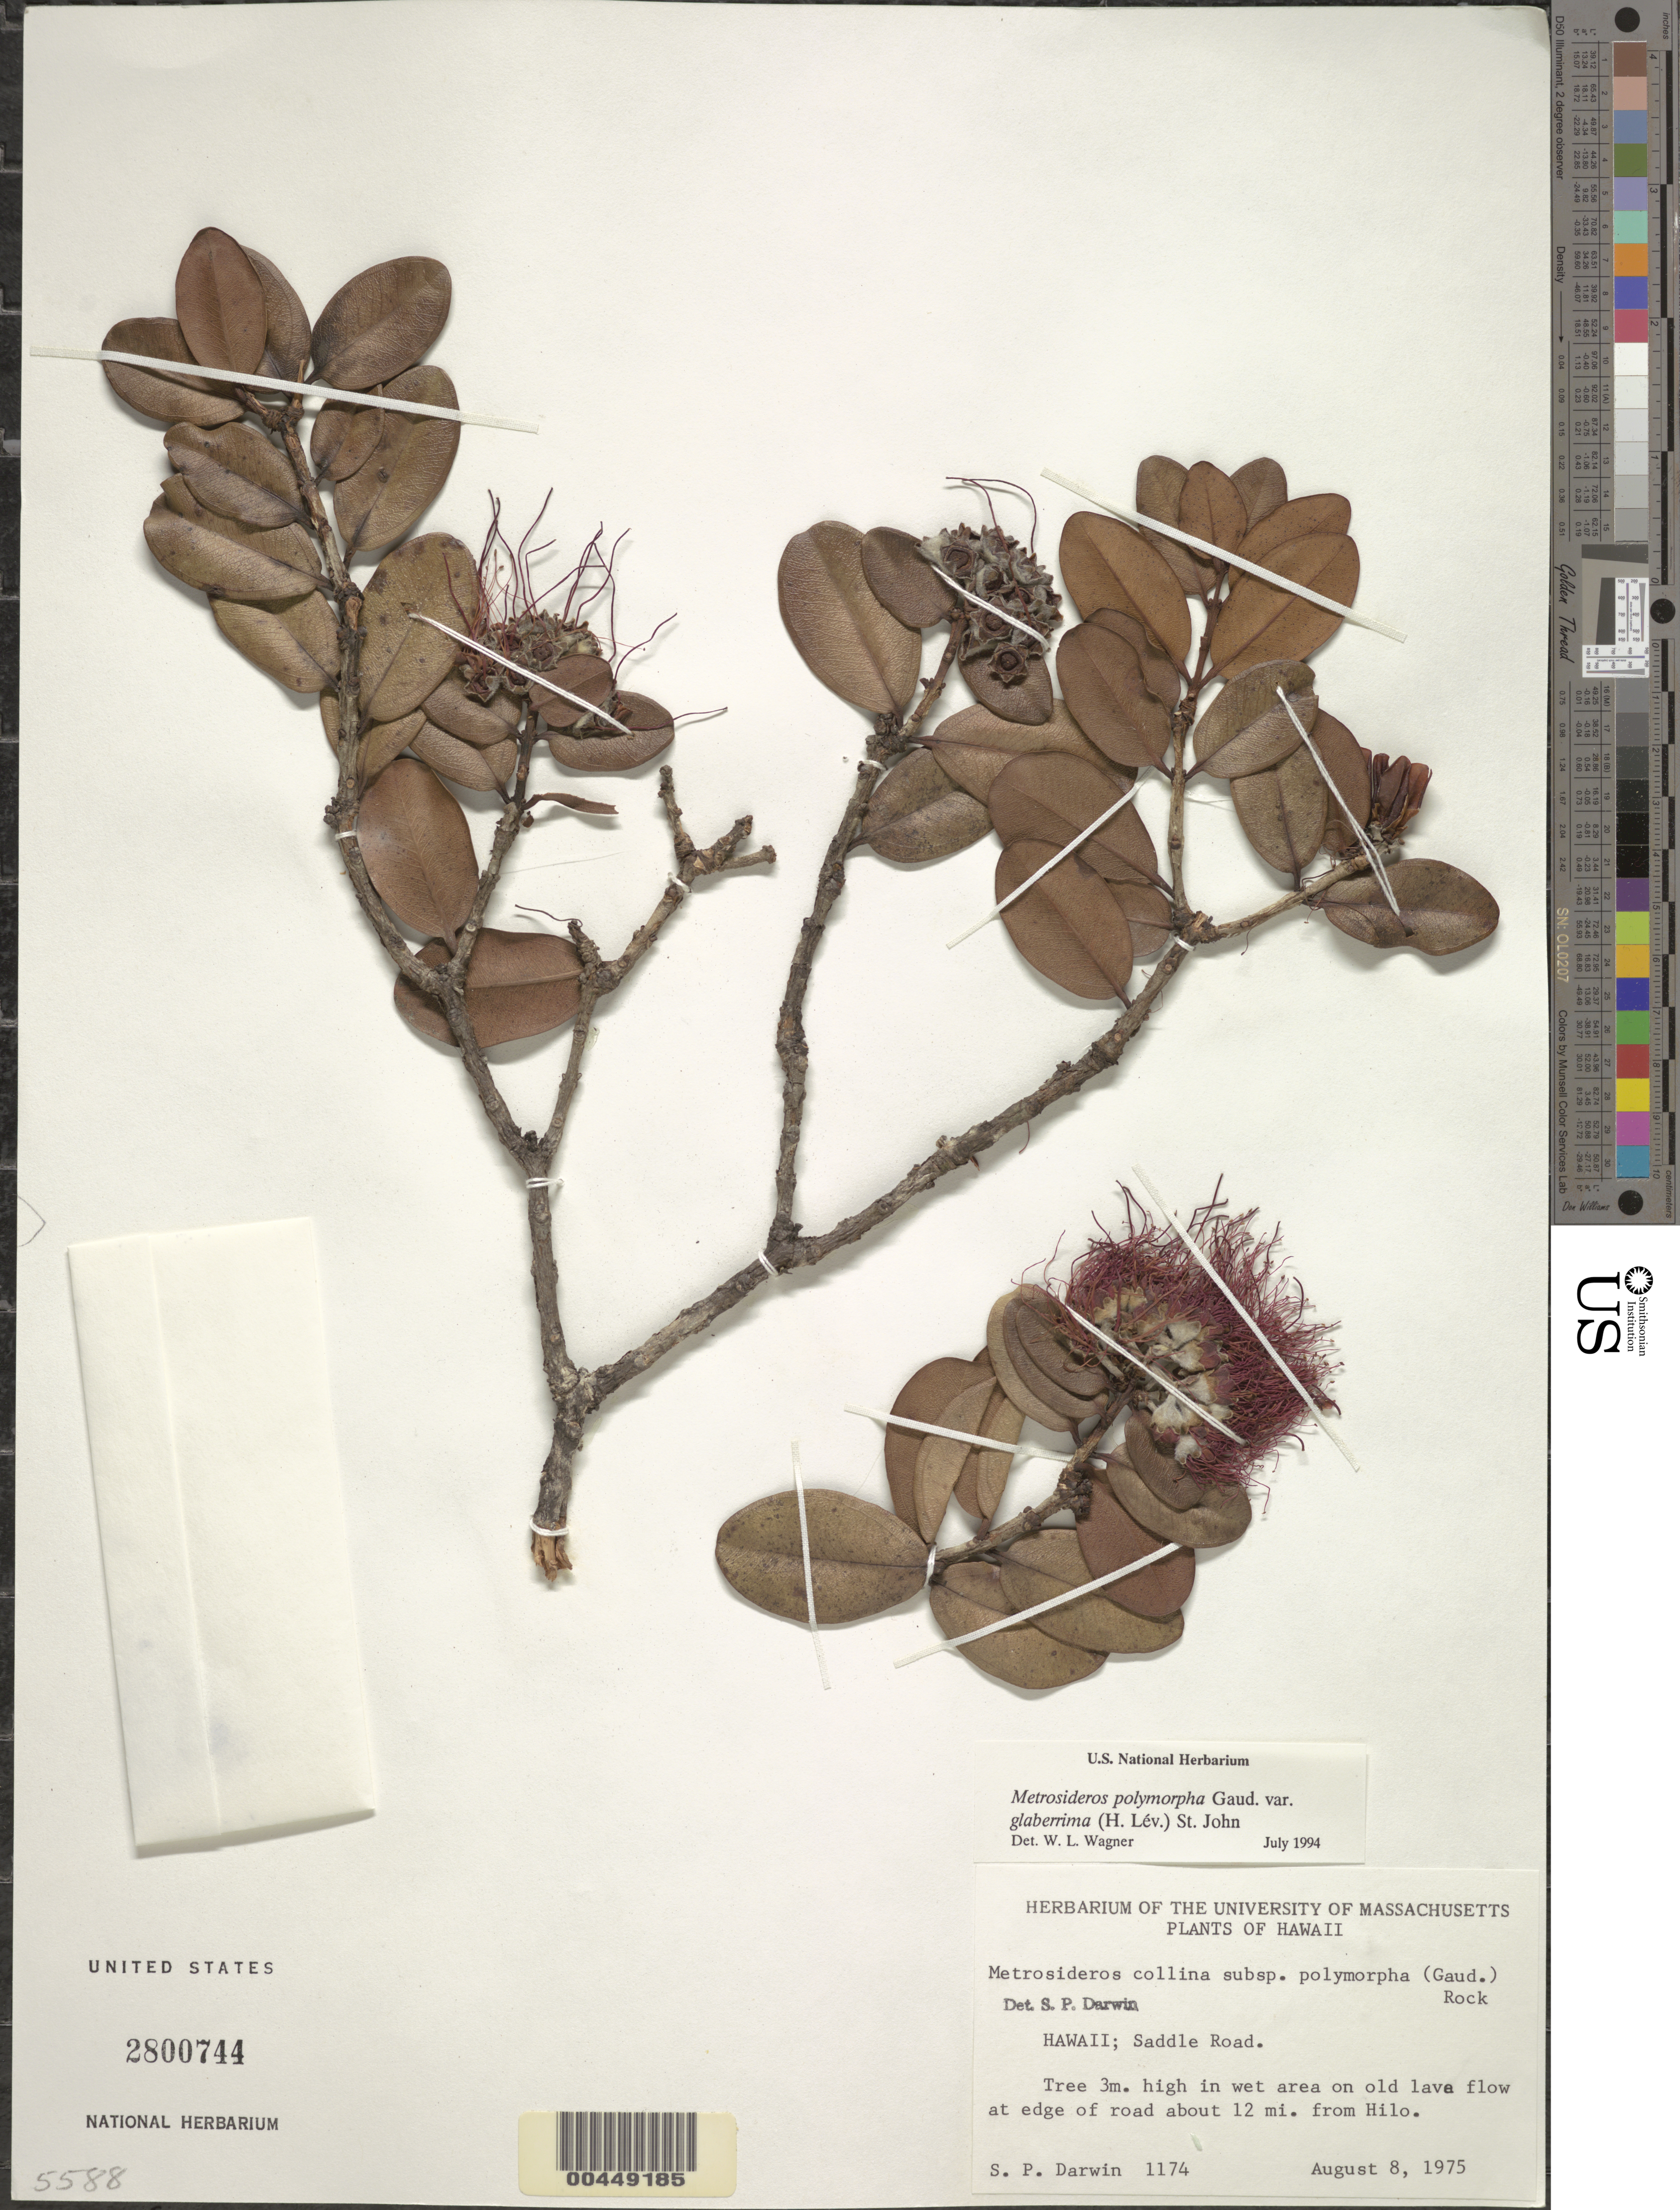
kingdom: Plantae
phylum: Tracheophyta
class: Magnoliopsida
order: Myrtales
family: Myrtaceae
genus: Metrosideros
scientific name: Metrosideros polymorpha var. glaberrima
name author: (H. Lév.) H. St. John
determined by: Wagner, W. L., (BOT), Smithsonian Institution - National Museum of Natural History (UNITED STATES)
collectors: S. P. Darwin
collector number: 1174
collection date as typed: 8 Aug 1975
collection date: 1975-08-08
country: United States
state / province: Hawaii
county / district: Hawaii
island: Hawaii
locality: Saddle Road, about 12 miles from Hilo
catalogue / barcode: US 2800744